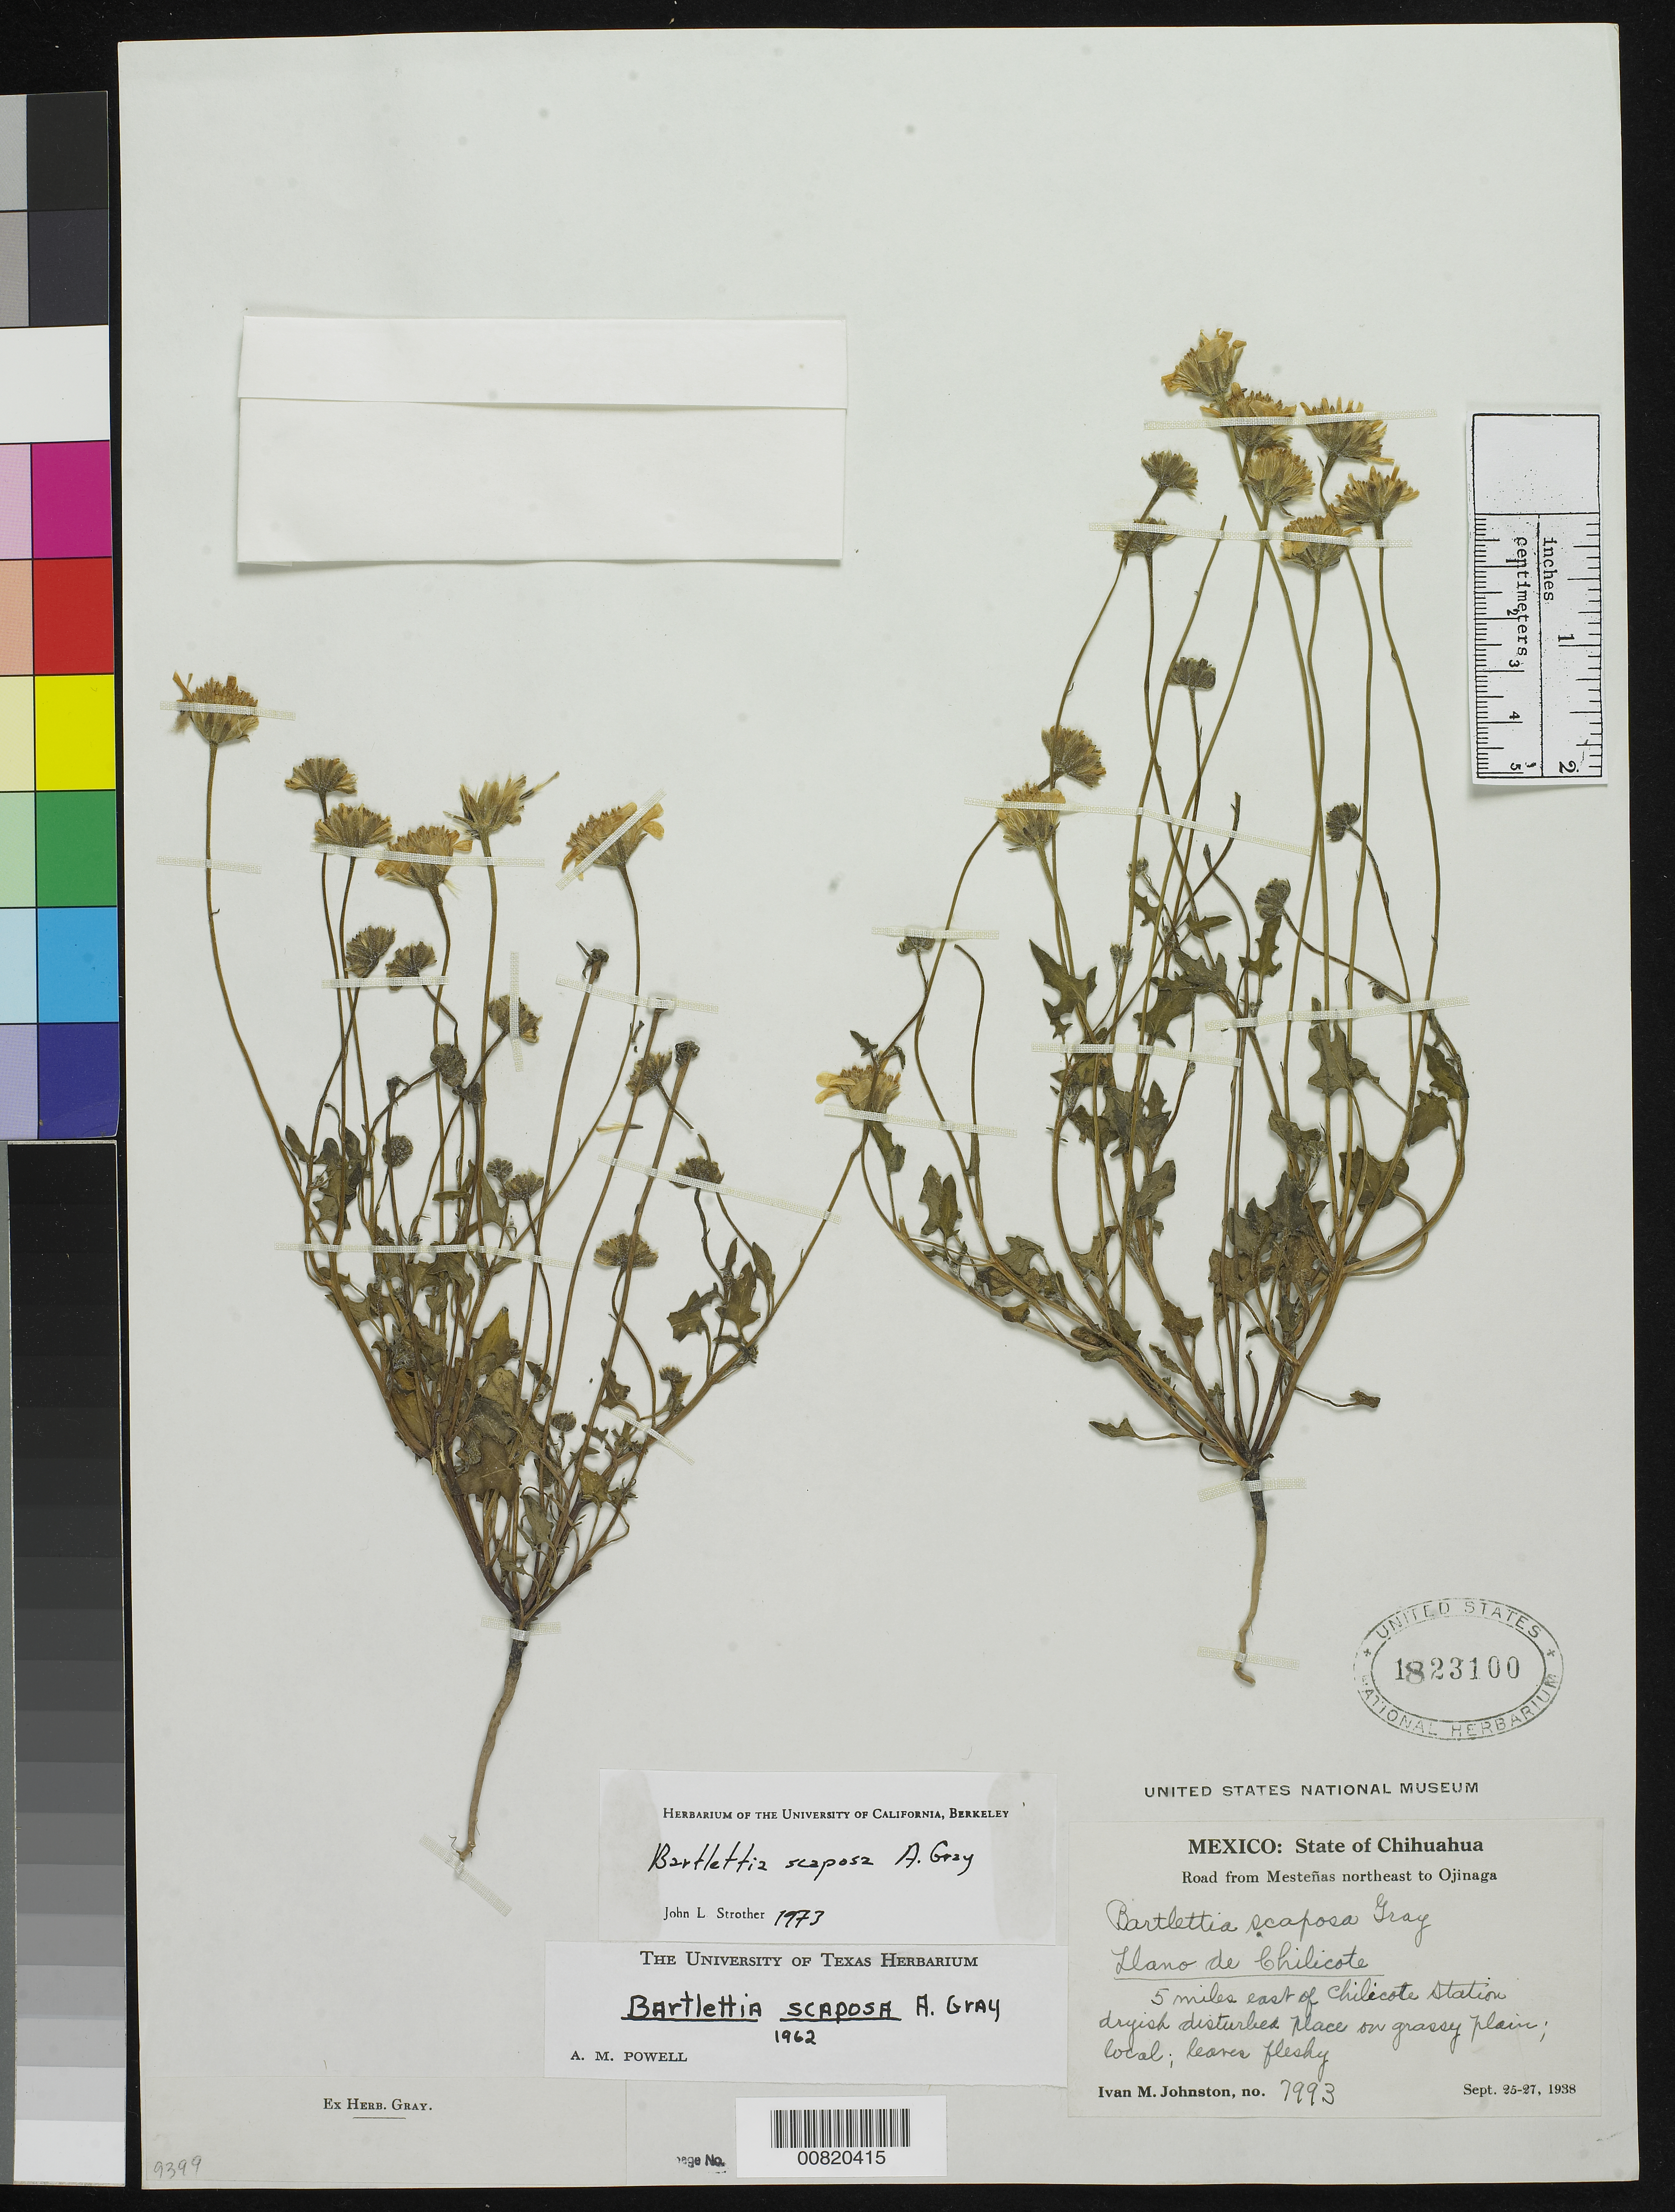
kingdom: Plantae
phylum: Tracheophyta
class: Magnoliopsida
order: Asterales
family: Asteraceae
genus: Bartlettia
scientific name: Bartlettia scaposa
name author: A. Gray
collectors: I.M. Johnston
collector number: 7993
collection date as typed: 25 Sep 1938 to 27 Sep 1938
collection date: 1938-09-25/1938-09-27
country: Mexico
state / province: Chihuahua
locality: Road from Mesteñas northeast to Ojinaga. Llano de Chilicote. 5 miles east of Chilicote Station.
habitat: Dryish disturbed place on grassy plain.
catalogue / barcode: US 1823100